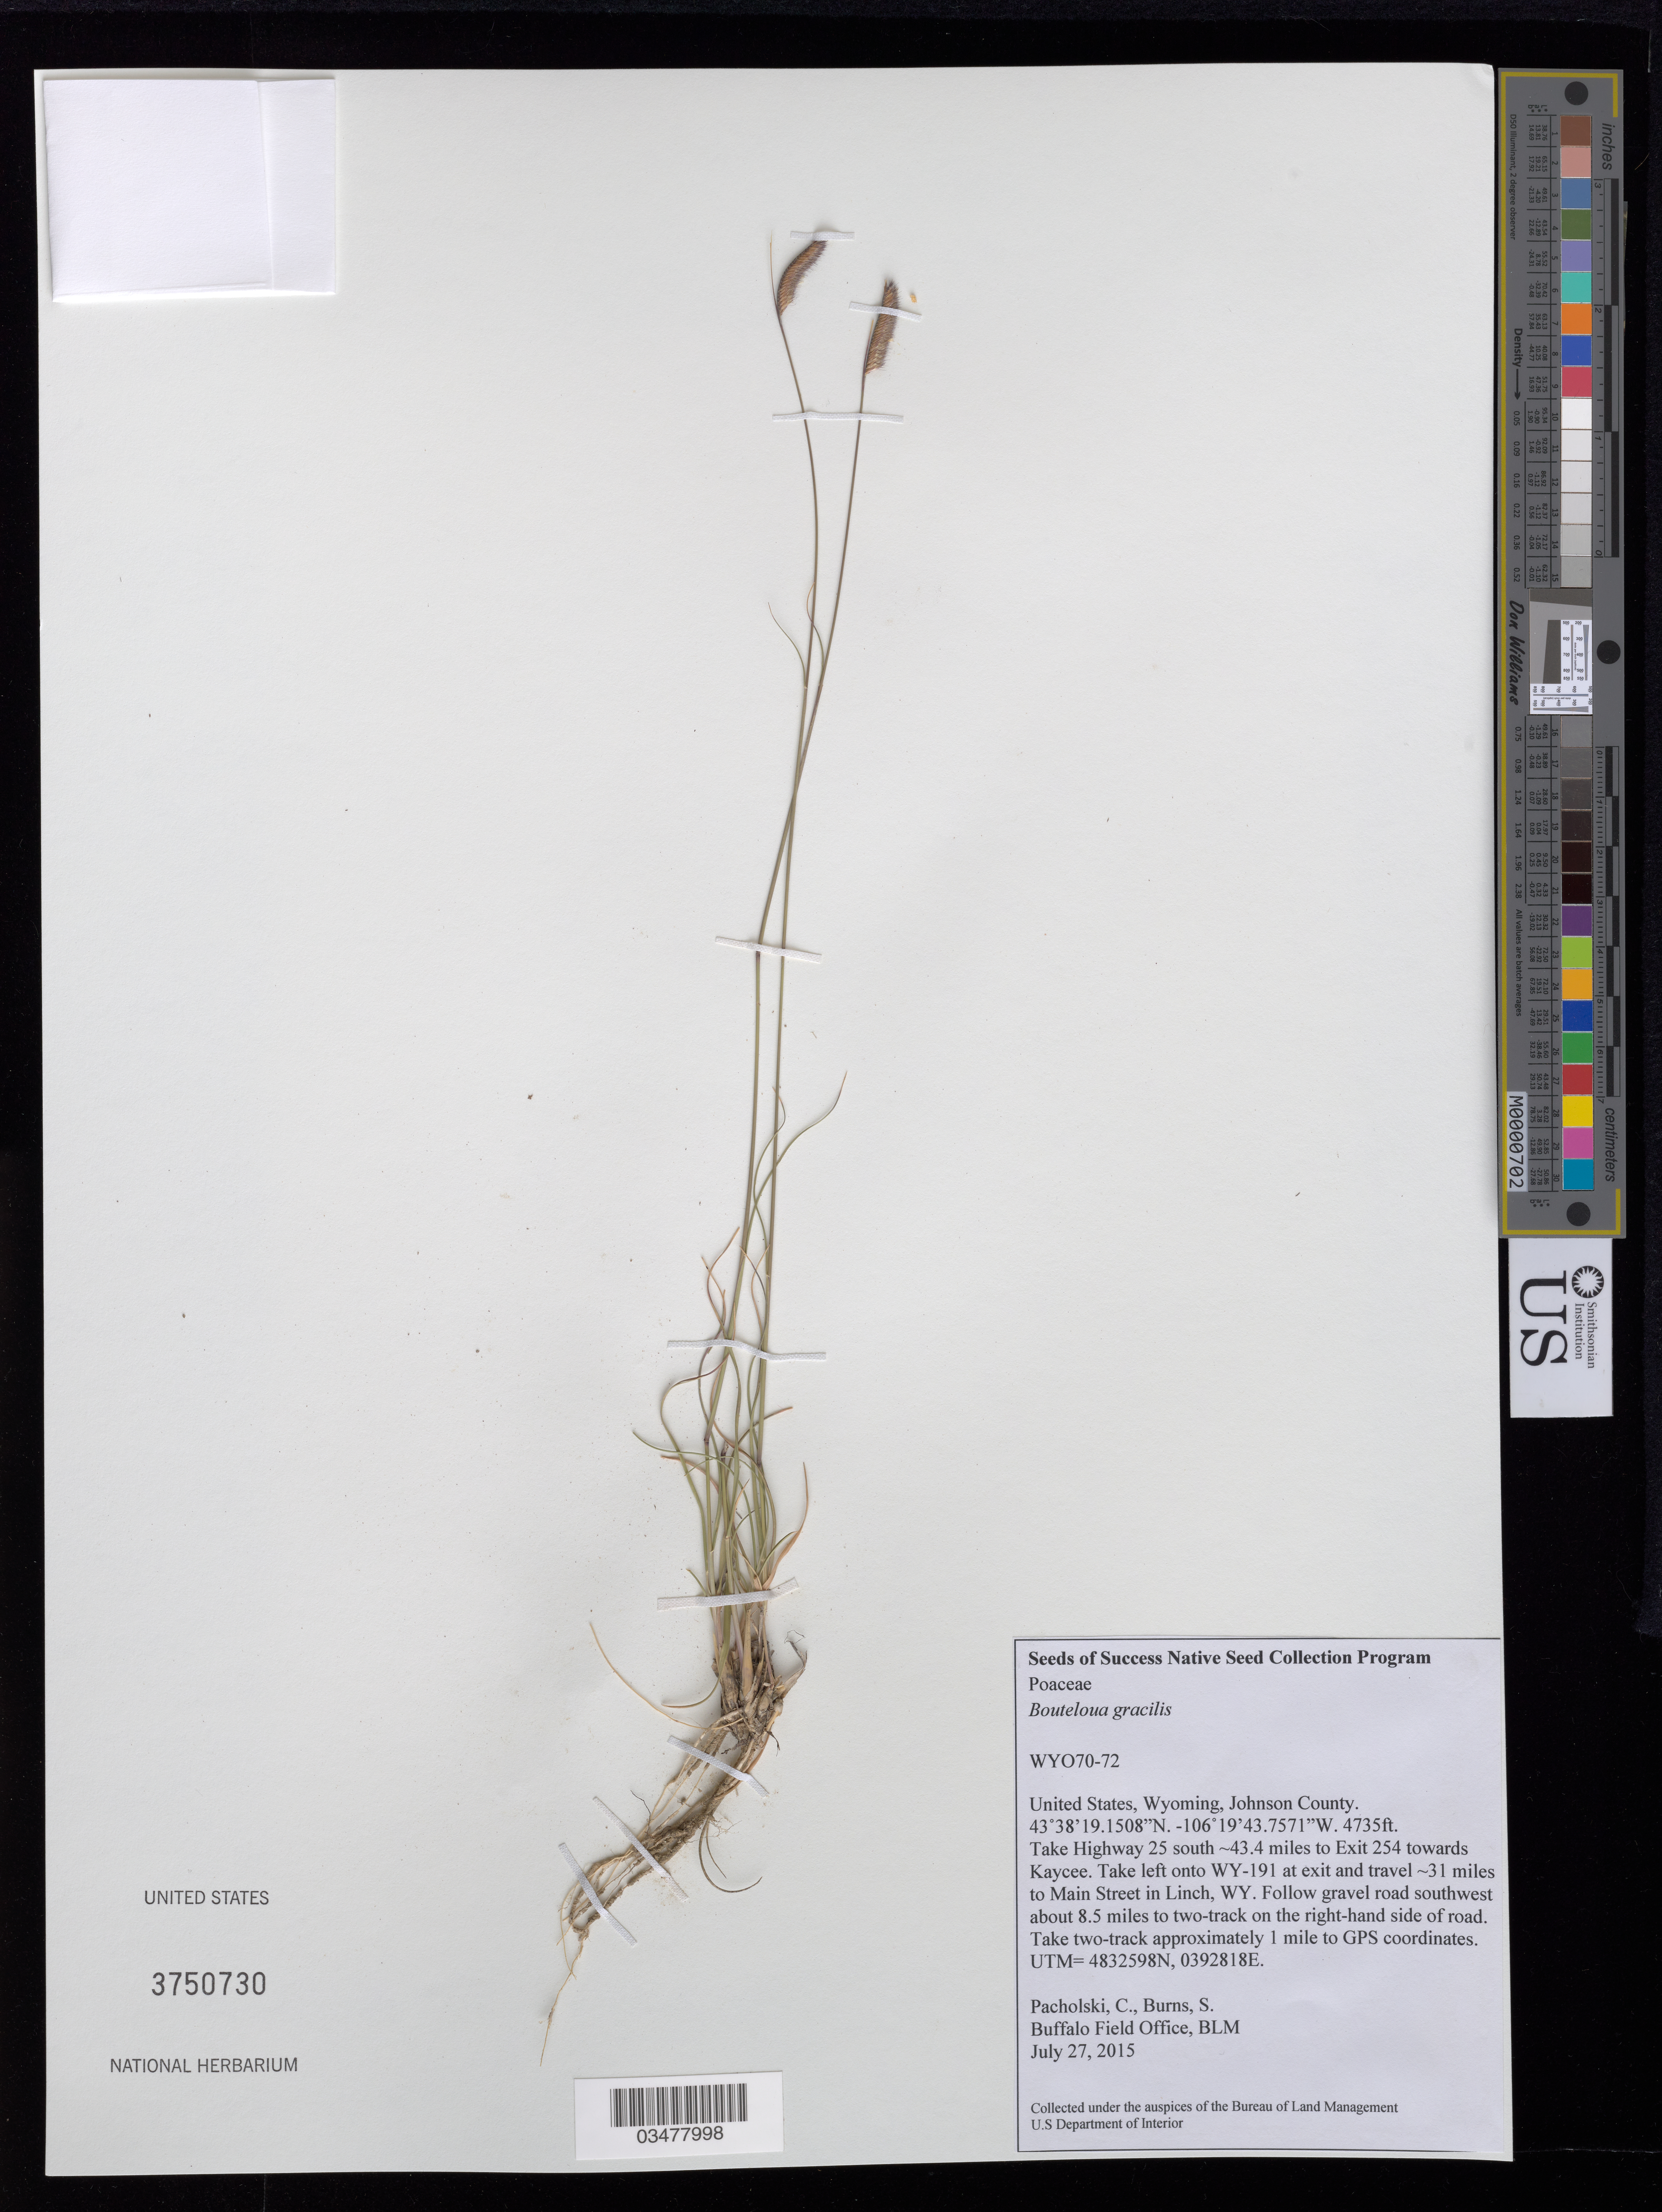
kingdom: Plantae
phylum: Tracheophyta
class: Liliopsida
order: Poales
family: Poaceae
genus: Bouteloua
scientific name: Bouteloua gracilis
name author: (Kunth) Lag. ex Griffiths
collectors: -. Pacholski & -. Burns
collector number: WY070-72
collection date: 2015-07-27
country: United States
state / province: Wyoming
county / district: Johnson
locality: East Spring Draw. Near Linch.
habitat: grassland, sagebrush steppe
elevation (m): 1443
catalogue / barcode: US 3750730